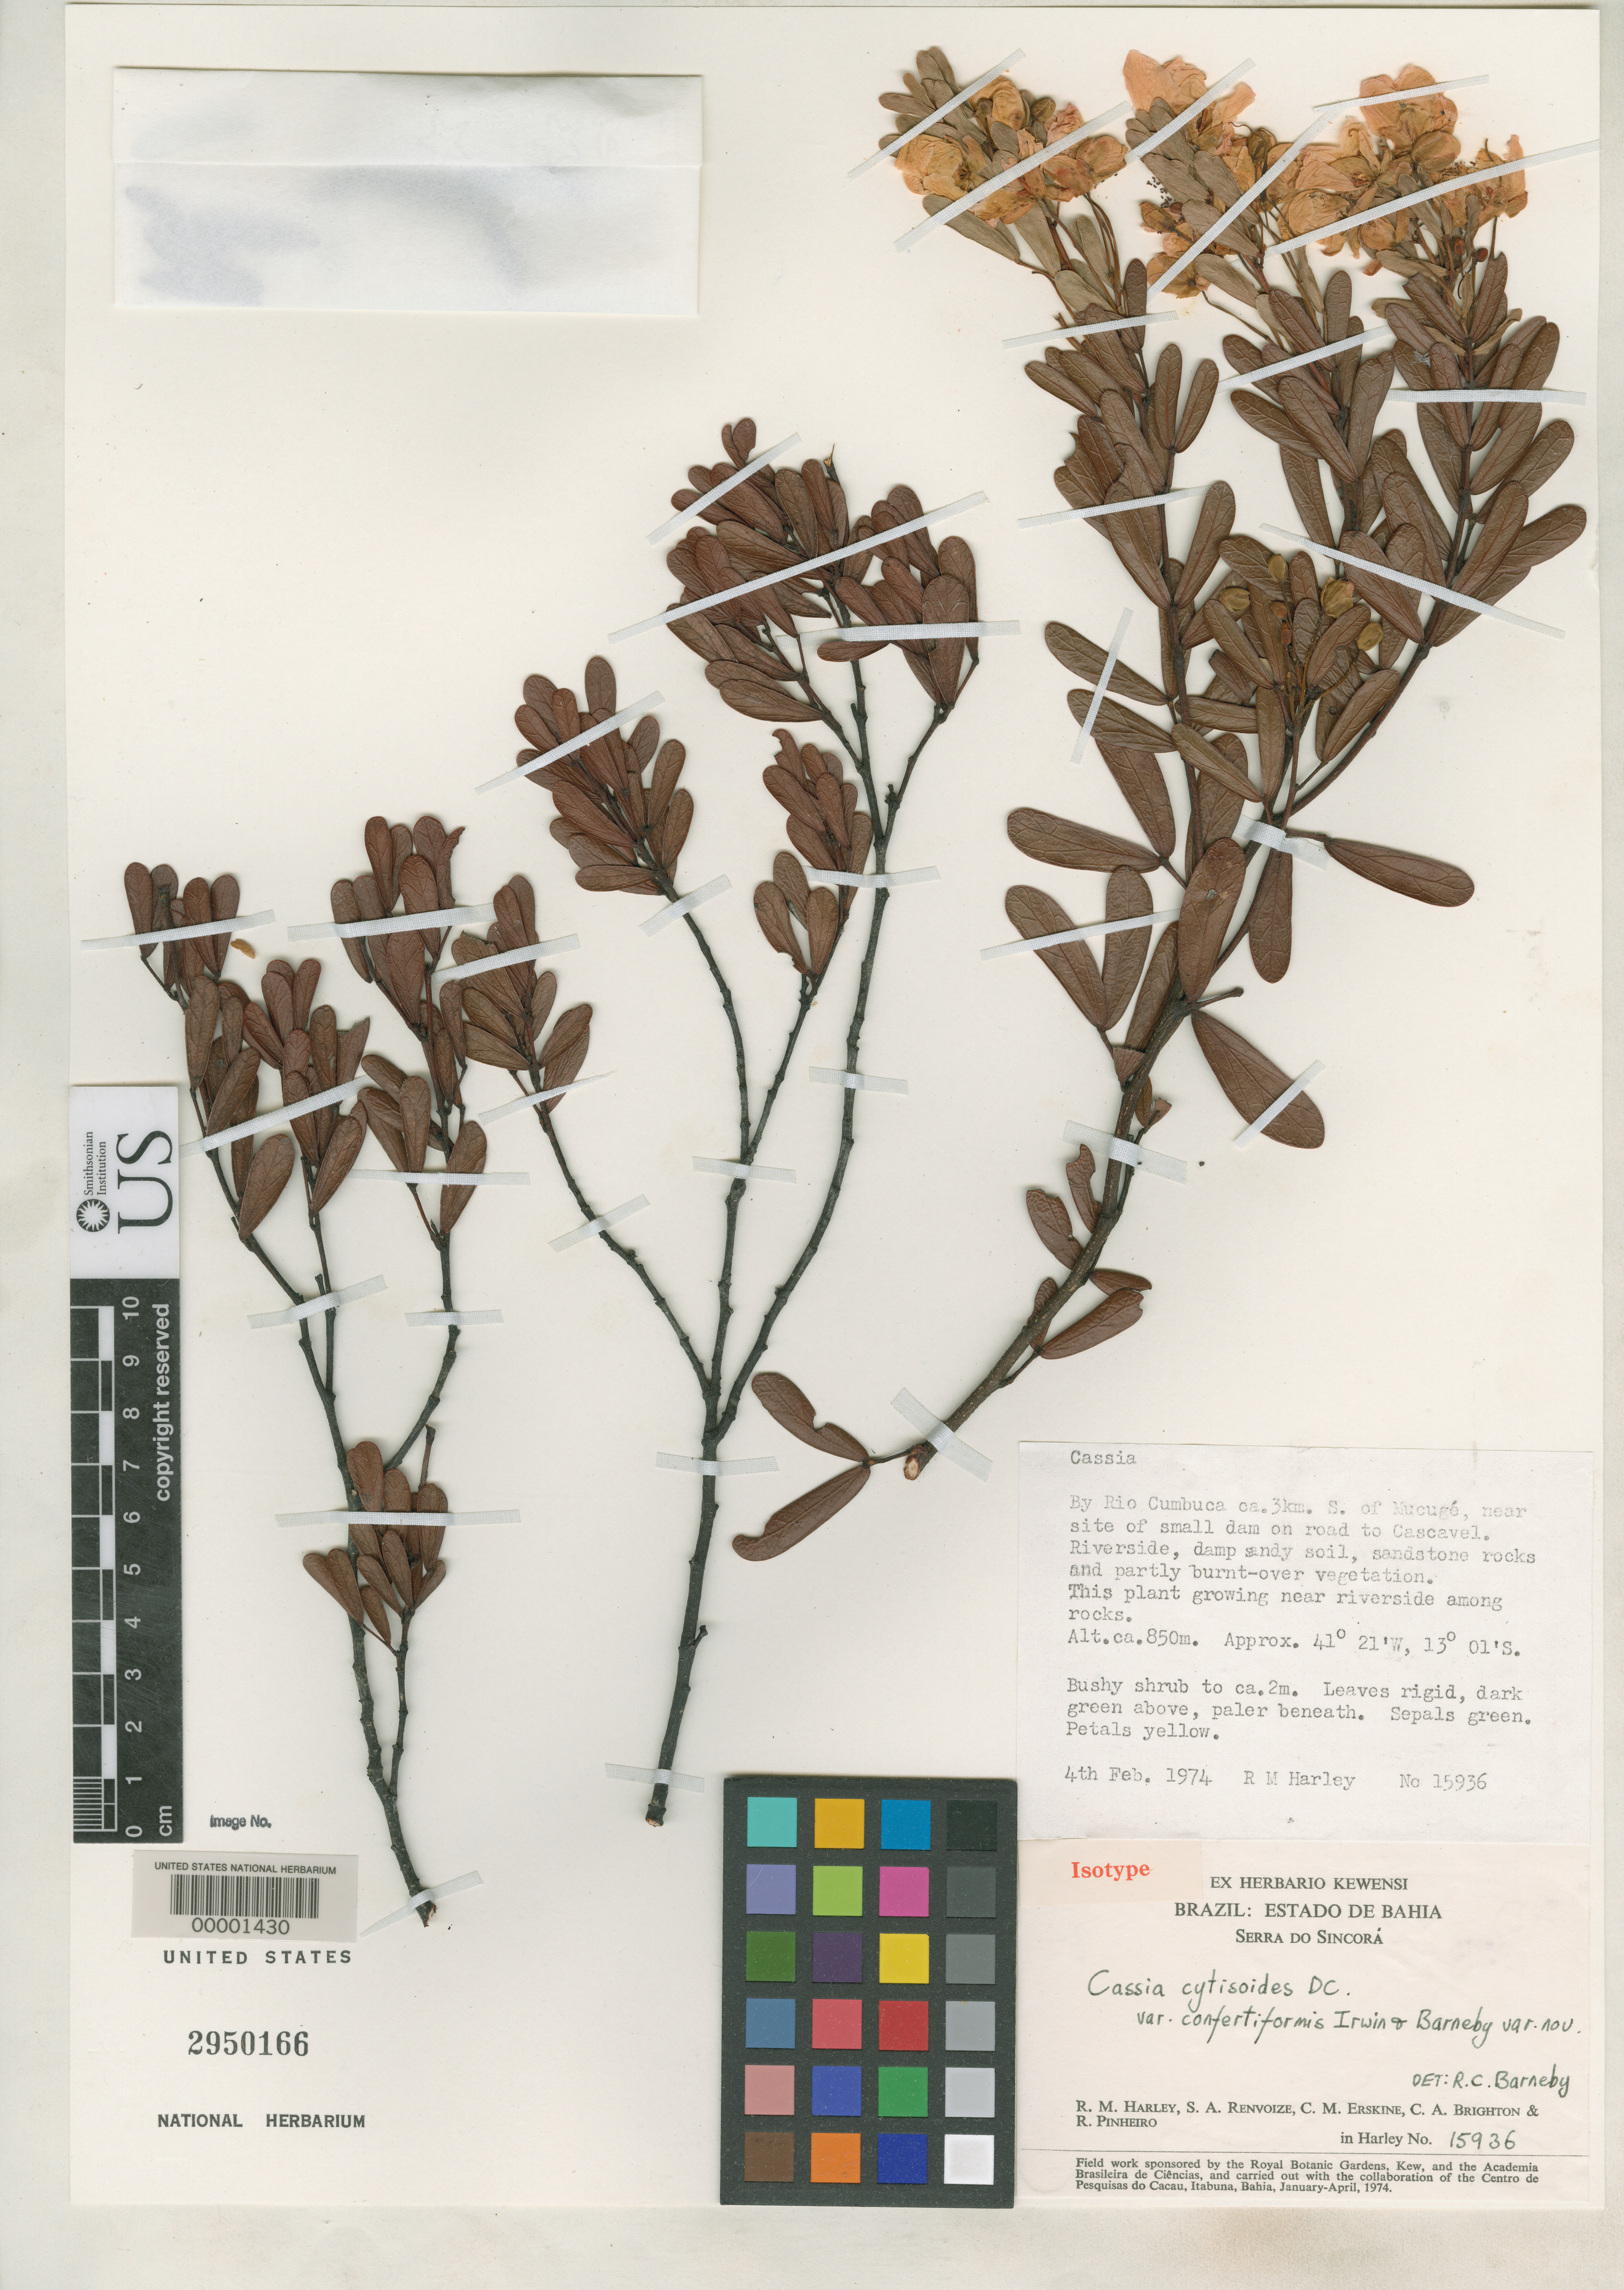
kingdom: Plantae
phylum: Tracheophyta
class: Magnoliopsida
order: Fabales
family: Fabaceae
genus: Cassia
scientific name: Cassia cytisoides var. confertiformis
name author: H.S. Irwin & Barneby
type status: Isotype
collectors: R. M. Harley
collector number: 15936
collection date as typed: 04 Feb 1974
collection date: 1974-02-04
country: Brazil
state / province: Bahia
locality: By Rio Cumbuca, 3 km S of Mucuge, near site of small dam on road to Cascavel, Serra do Sincora.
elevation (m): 850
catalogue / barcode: US 2950166